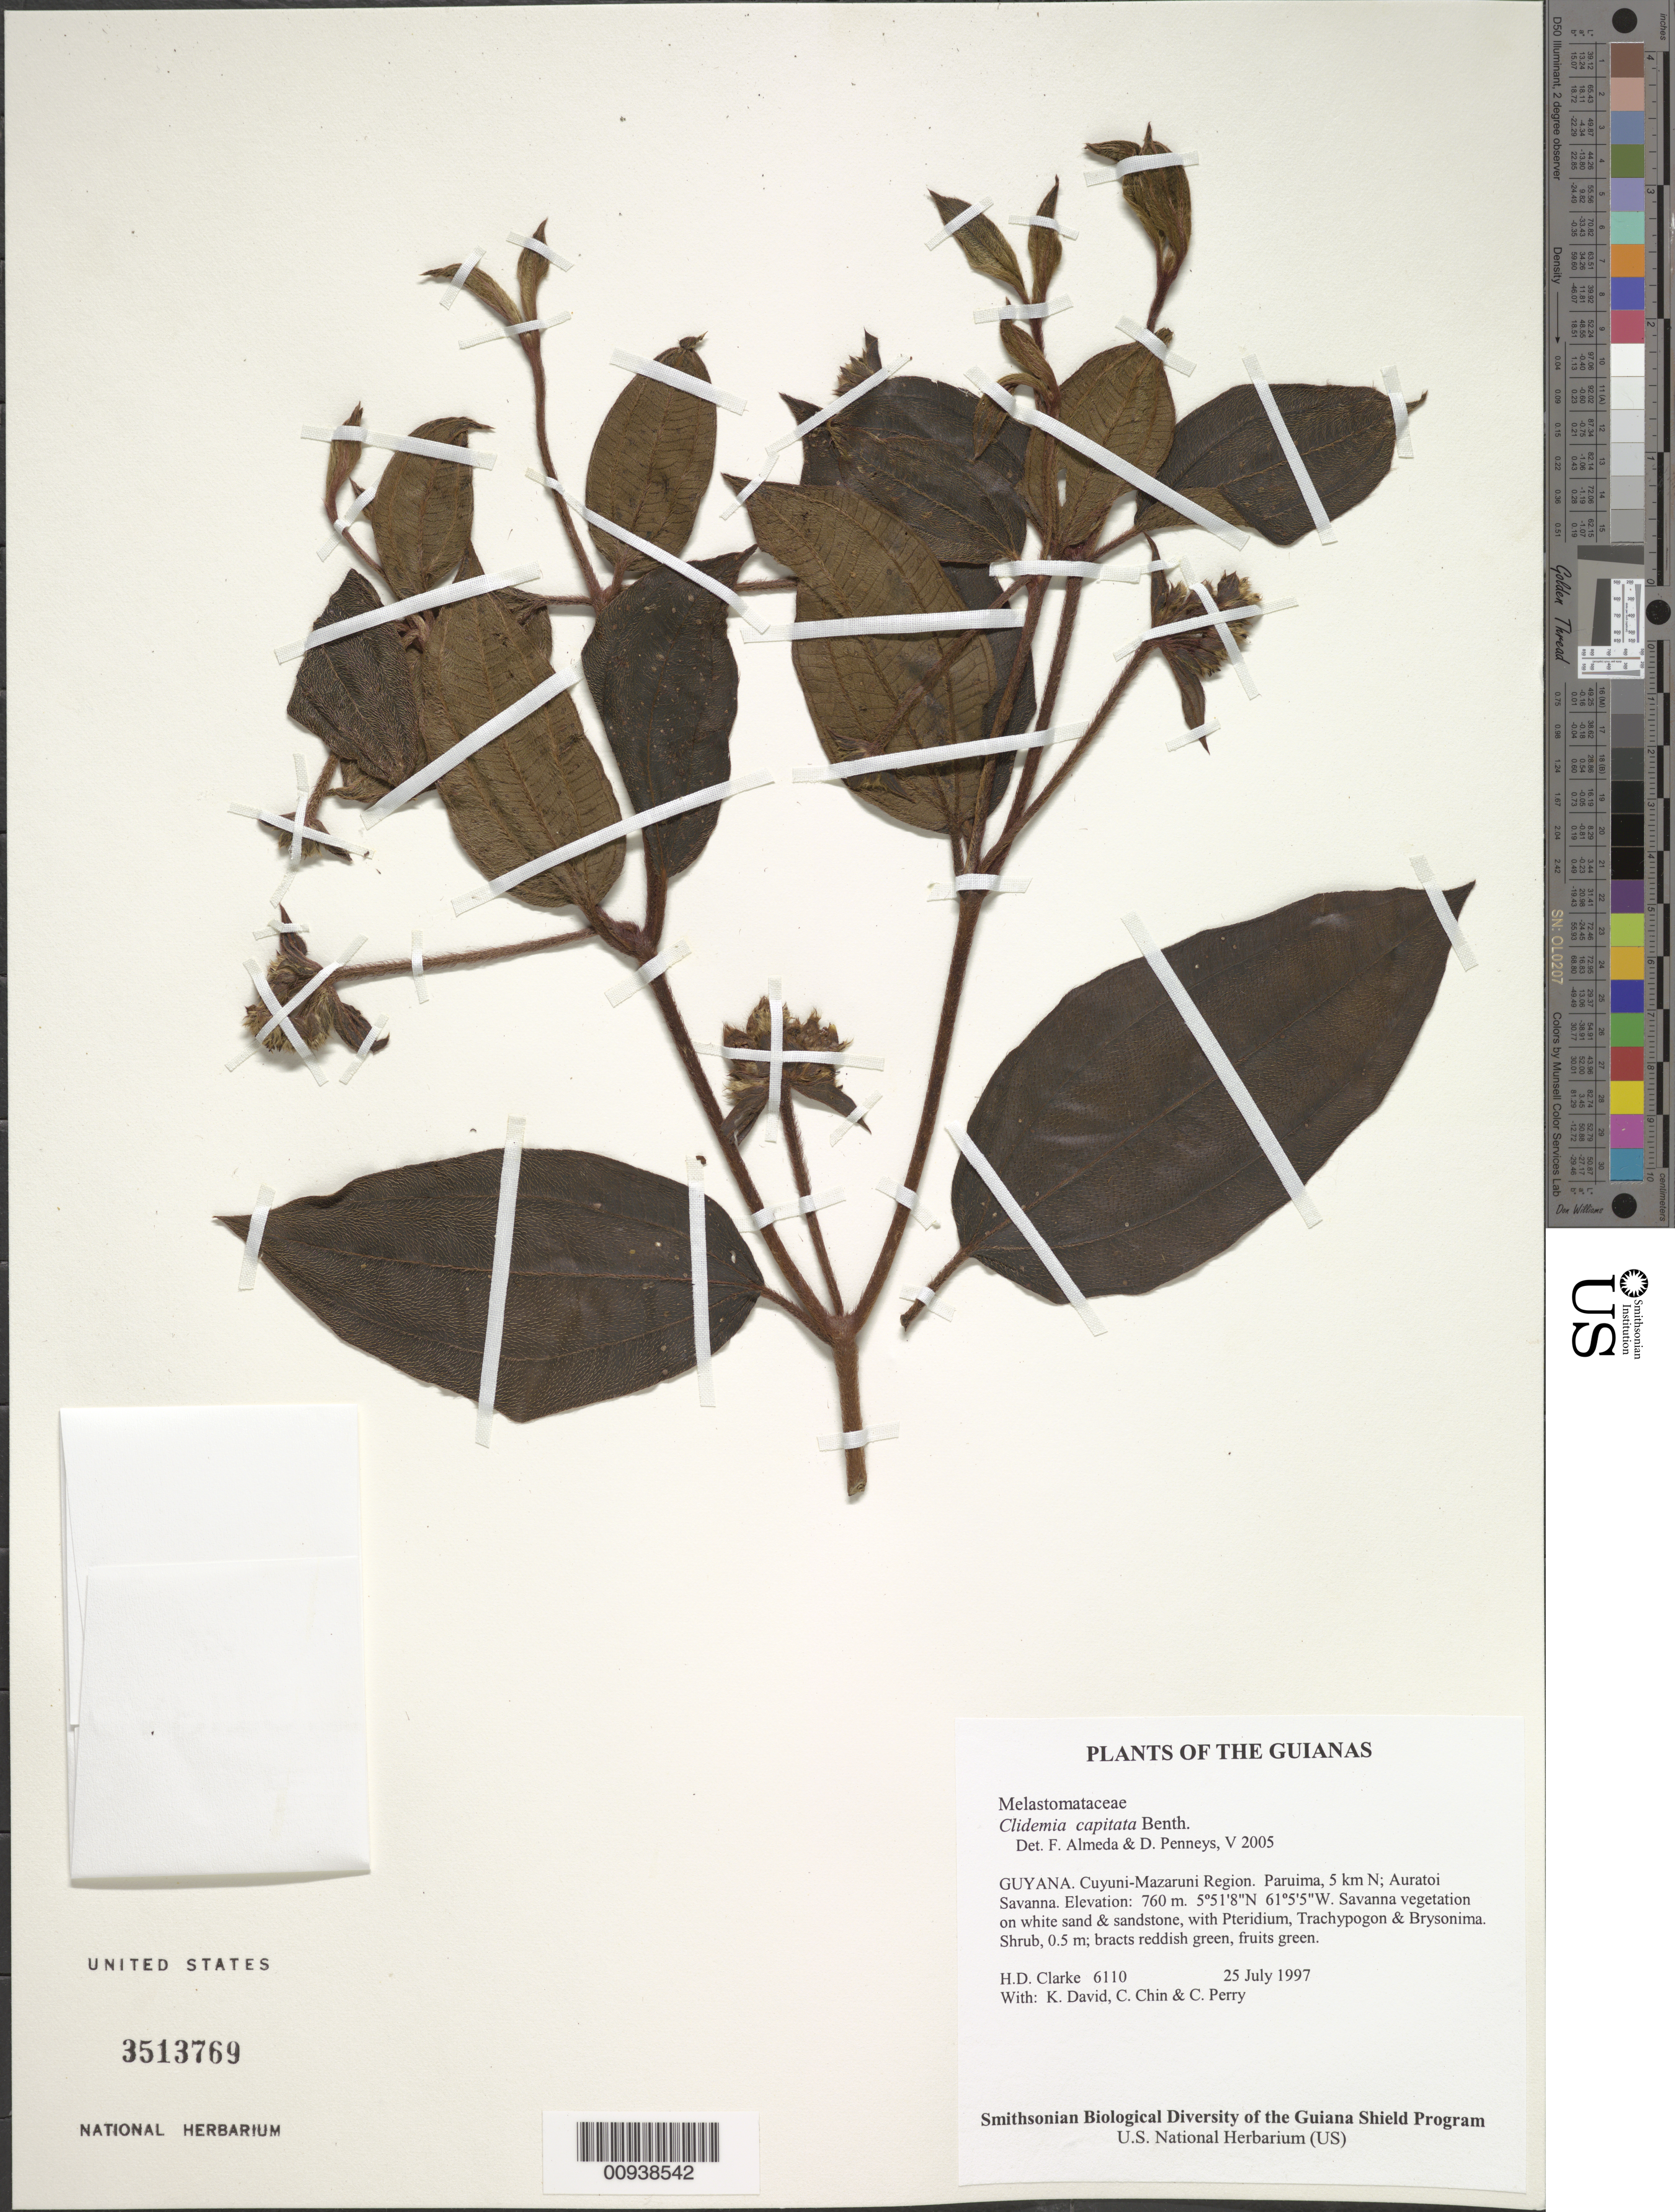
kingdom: Plantae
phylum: Tracheophyta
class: Magnoliopsida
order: Myrtales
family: Melastomataceae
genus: Clidemia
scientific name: Clidemia capitata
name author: Benth.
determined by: Almeda, F.; Penneys, D. S.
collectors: H. D. Clarke, K. David, C. Chin & C. Perry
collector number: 6110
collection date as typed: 25 July 1997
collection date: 1997-07-25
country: Guyana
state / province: Cuyuni-Mazaruni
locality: Paruima, 5 km N; Auratoi Savanna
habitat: Savanna vegetation on white sand & sandstone, with Pteridium, Trachypogon & Brysonima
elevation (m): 760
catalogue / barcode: US 3513769